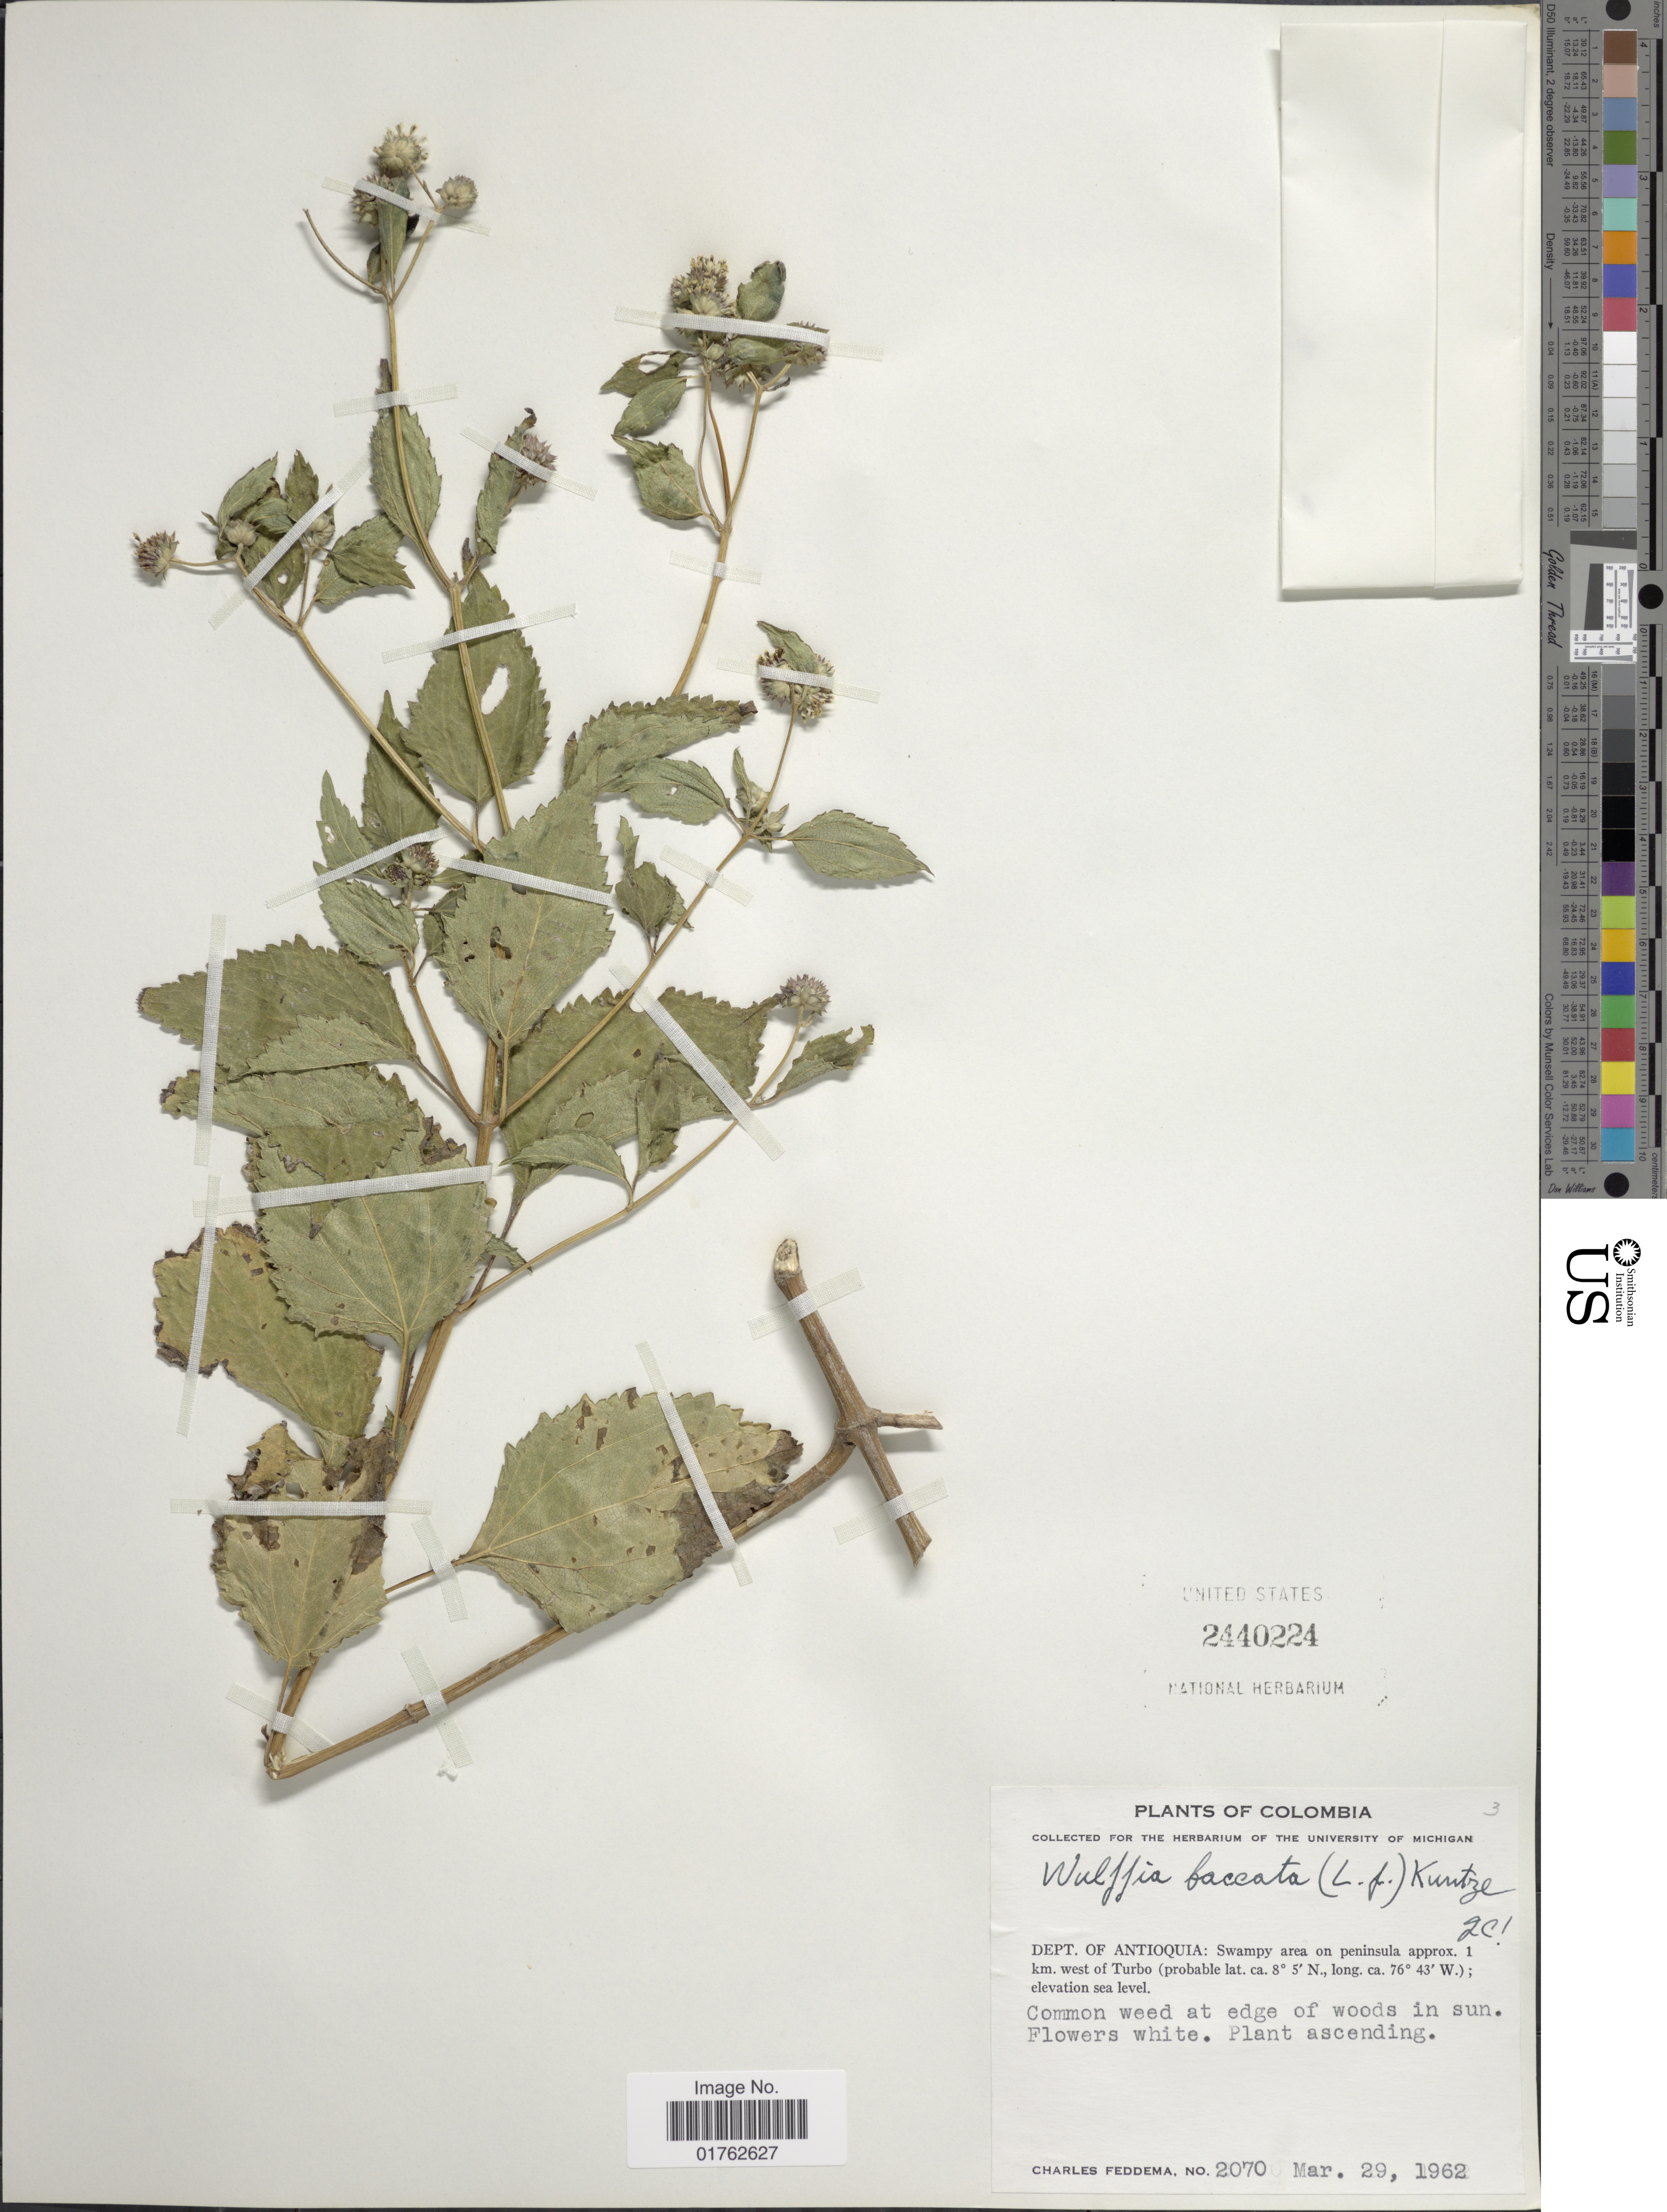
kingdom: Plantae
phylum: Tracheophyta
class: Magnoliopsida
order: Asterales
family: Asteraceae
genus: Wulffia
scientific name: Wulffia baccata var. baccata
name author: (L.) Kuntze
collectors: C. Feddema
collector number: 2070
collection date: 1962-03-29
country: Colombia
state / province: Antioquia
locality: Dept. of Anrtioquia: Swampy area on peninsula approx 1 km. west of Turbo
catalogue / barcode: US 2440224